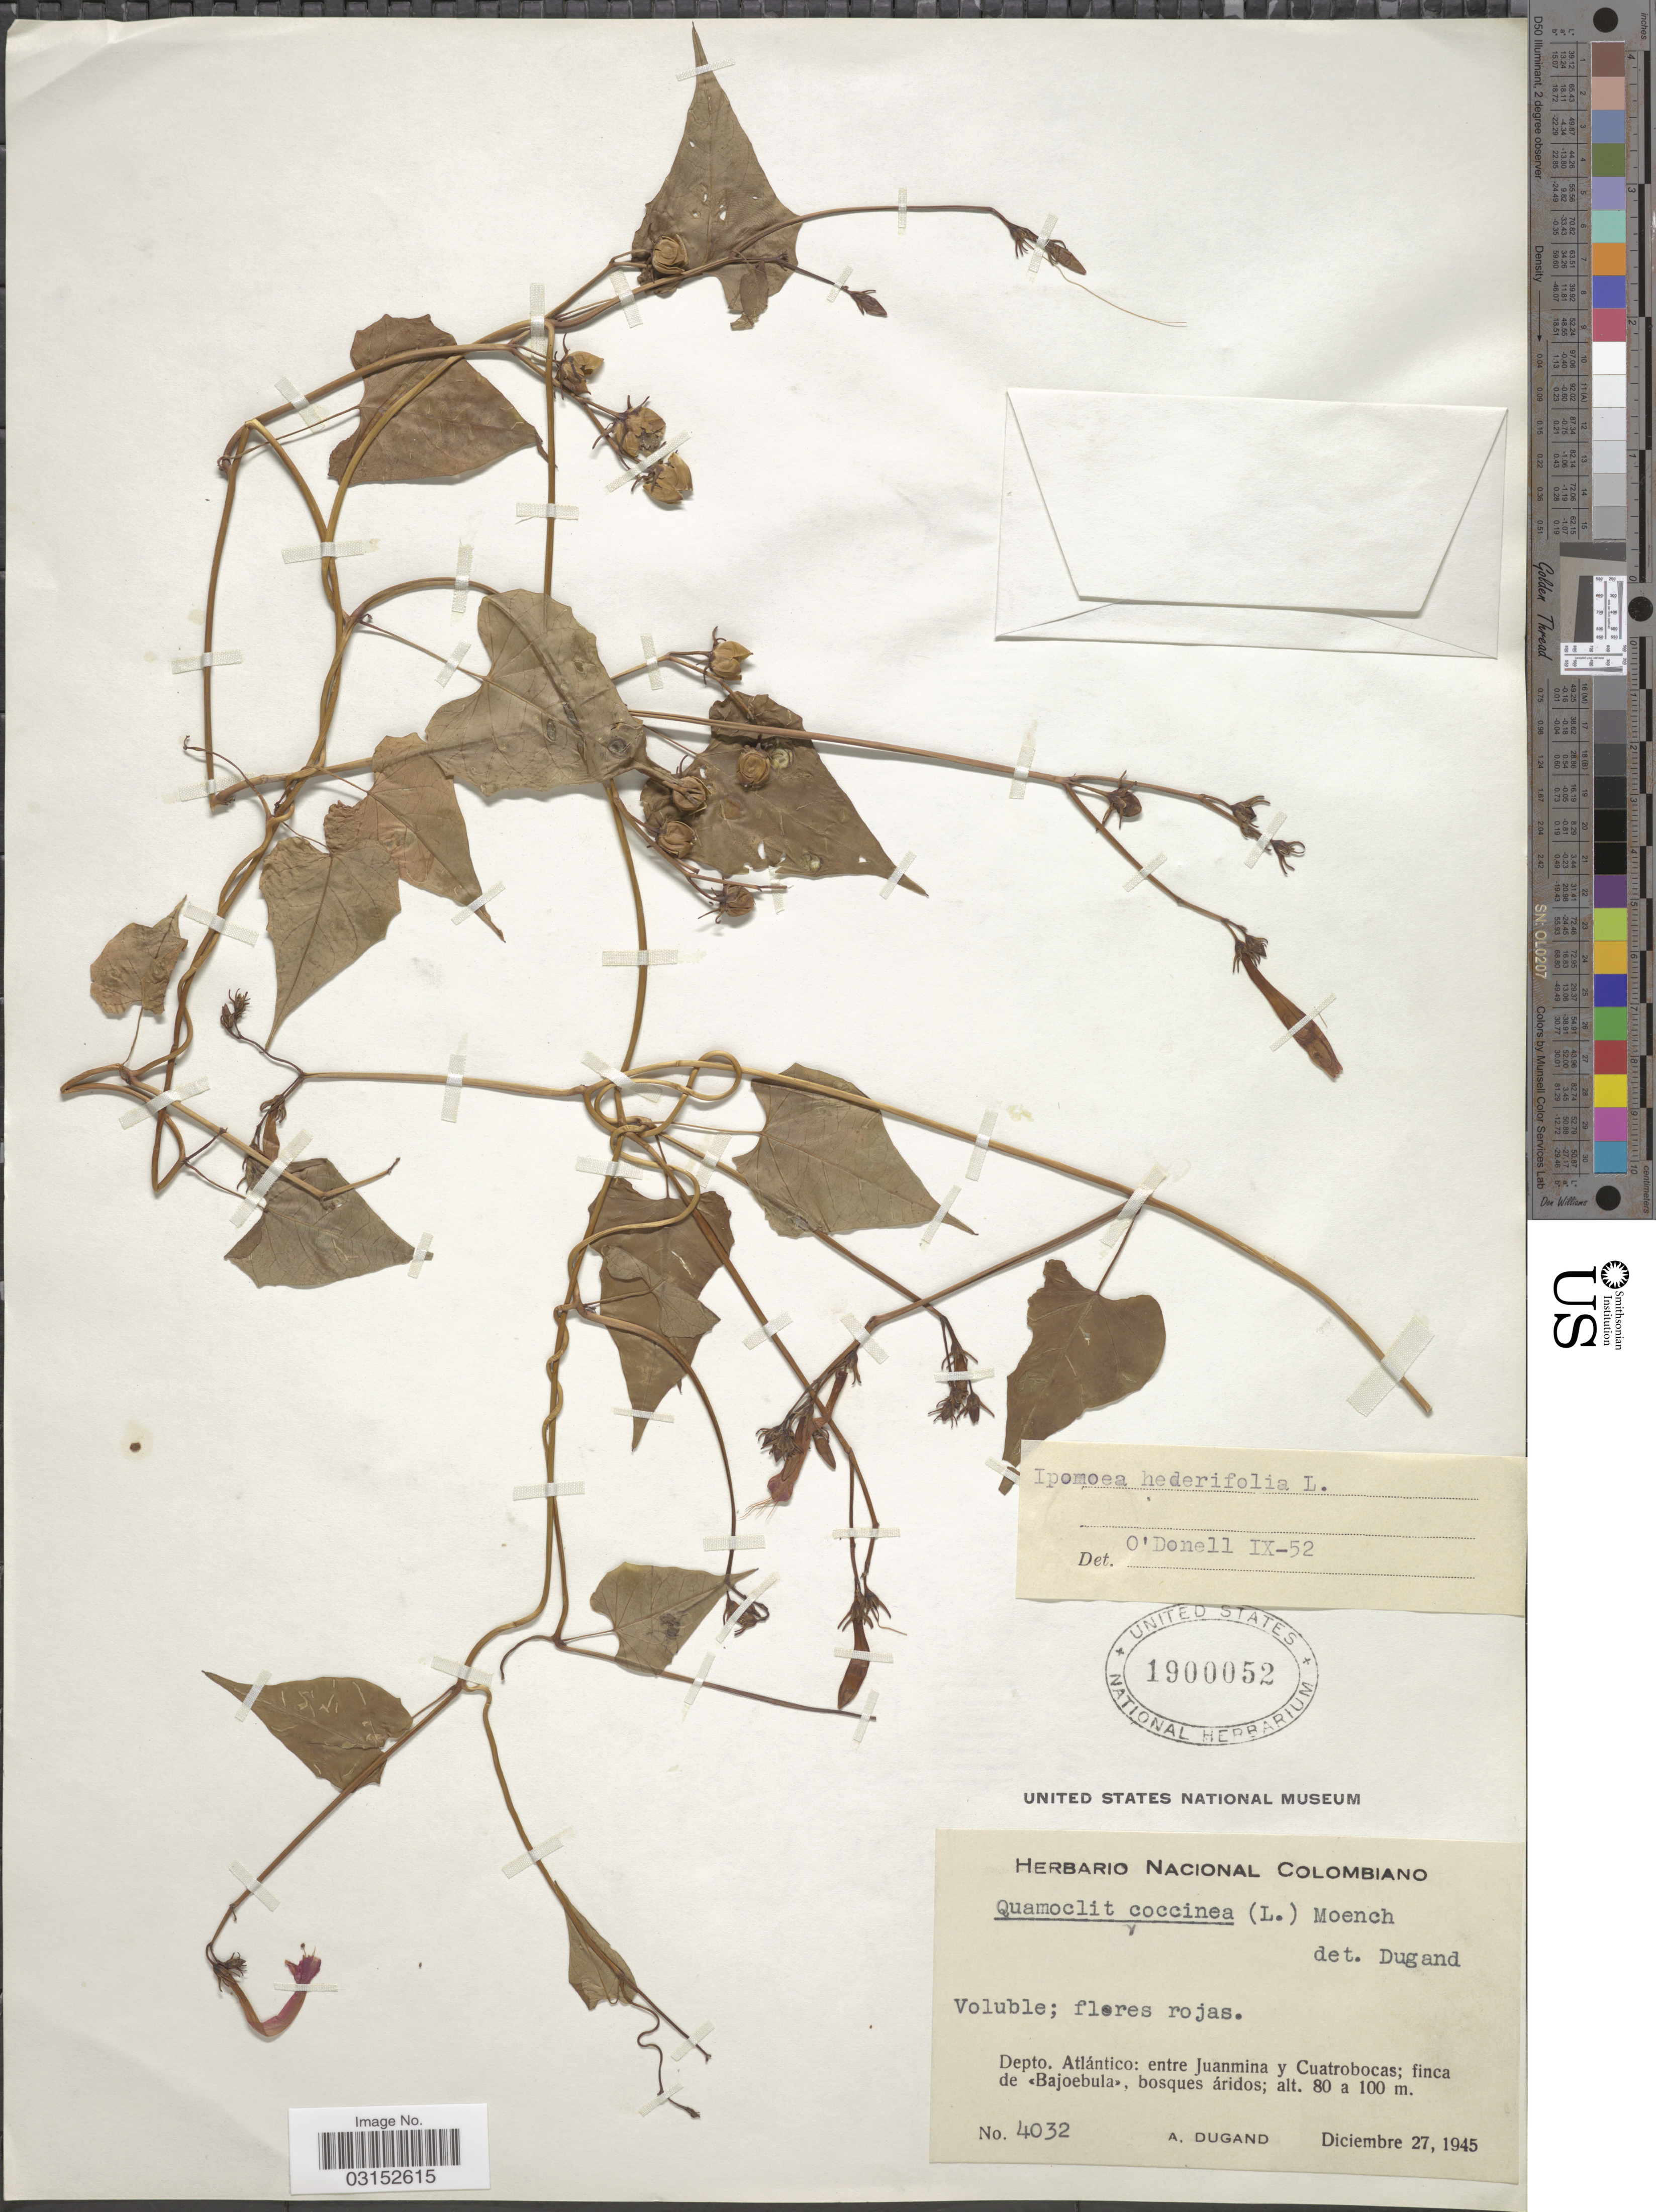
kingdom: Plantae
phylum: Tracheophyta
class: Magnoliopsida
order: Solanales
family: Convolvulaceae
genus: Ipomoea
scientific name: Ipomoea hederifolia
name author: L.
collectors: A. Dugand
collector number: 4032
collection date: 1945-12-27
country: Colombia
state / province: Atlántico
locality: Depto. Atlántico: entre Juanmina y Cuatrobocas; finca de <<Bajoebula>>.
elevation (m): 80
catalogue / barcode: US 1900052